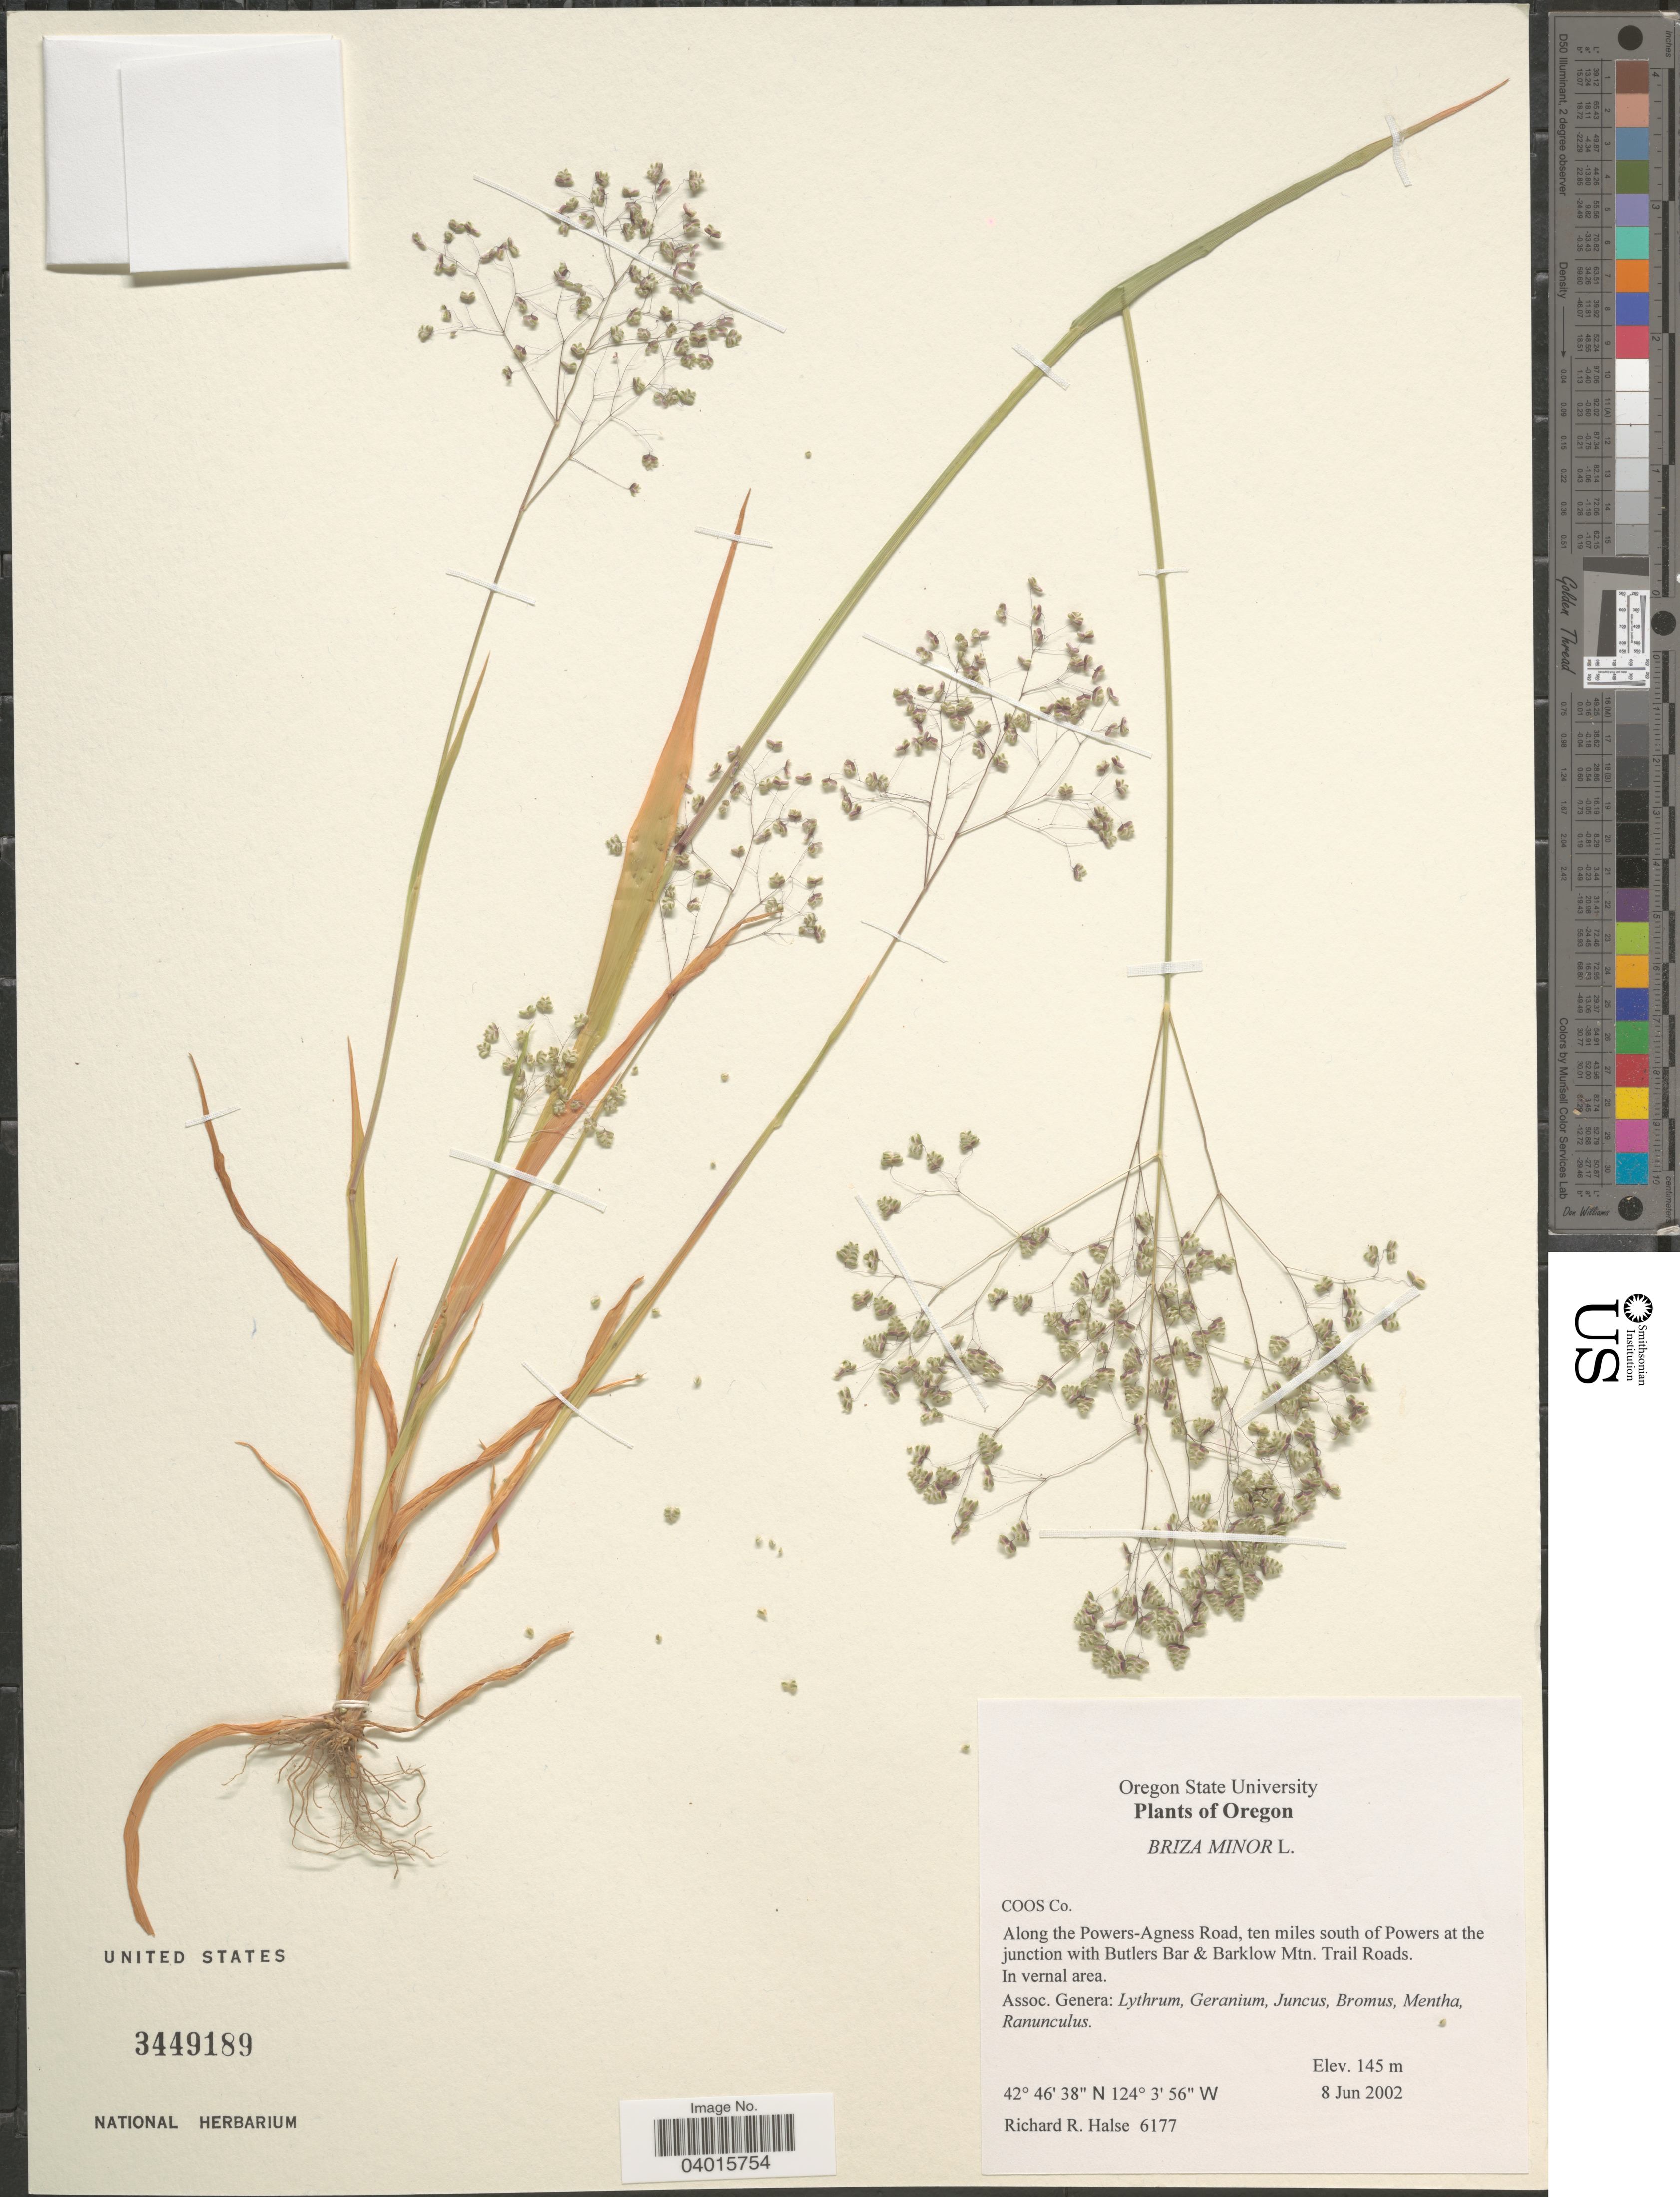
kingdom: Plantae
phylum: Tracheophyta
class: Liliopsida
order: Poales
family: Poaceae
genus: Briza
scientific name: Briza minor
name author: L.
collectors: R. Halse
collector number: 6177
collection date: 2002-06-08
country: United States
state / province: Oregon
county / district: Coos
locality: Coos Co. Along the Powers-Agness Road, ten miles south of Powers at the junction with Butlers Bar & Barklow Mtn. Trail Roads. In vernal area.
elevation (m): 145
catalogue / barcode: US 3449189